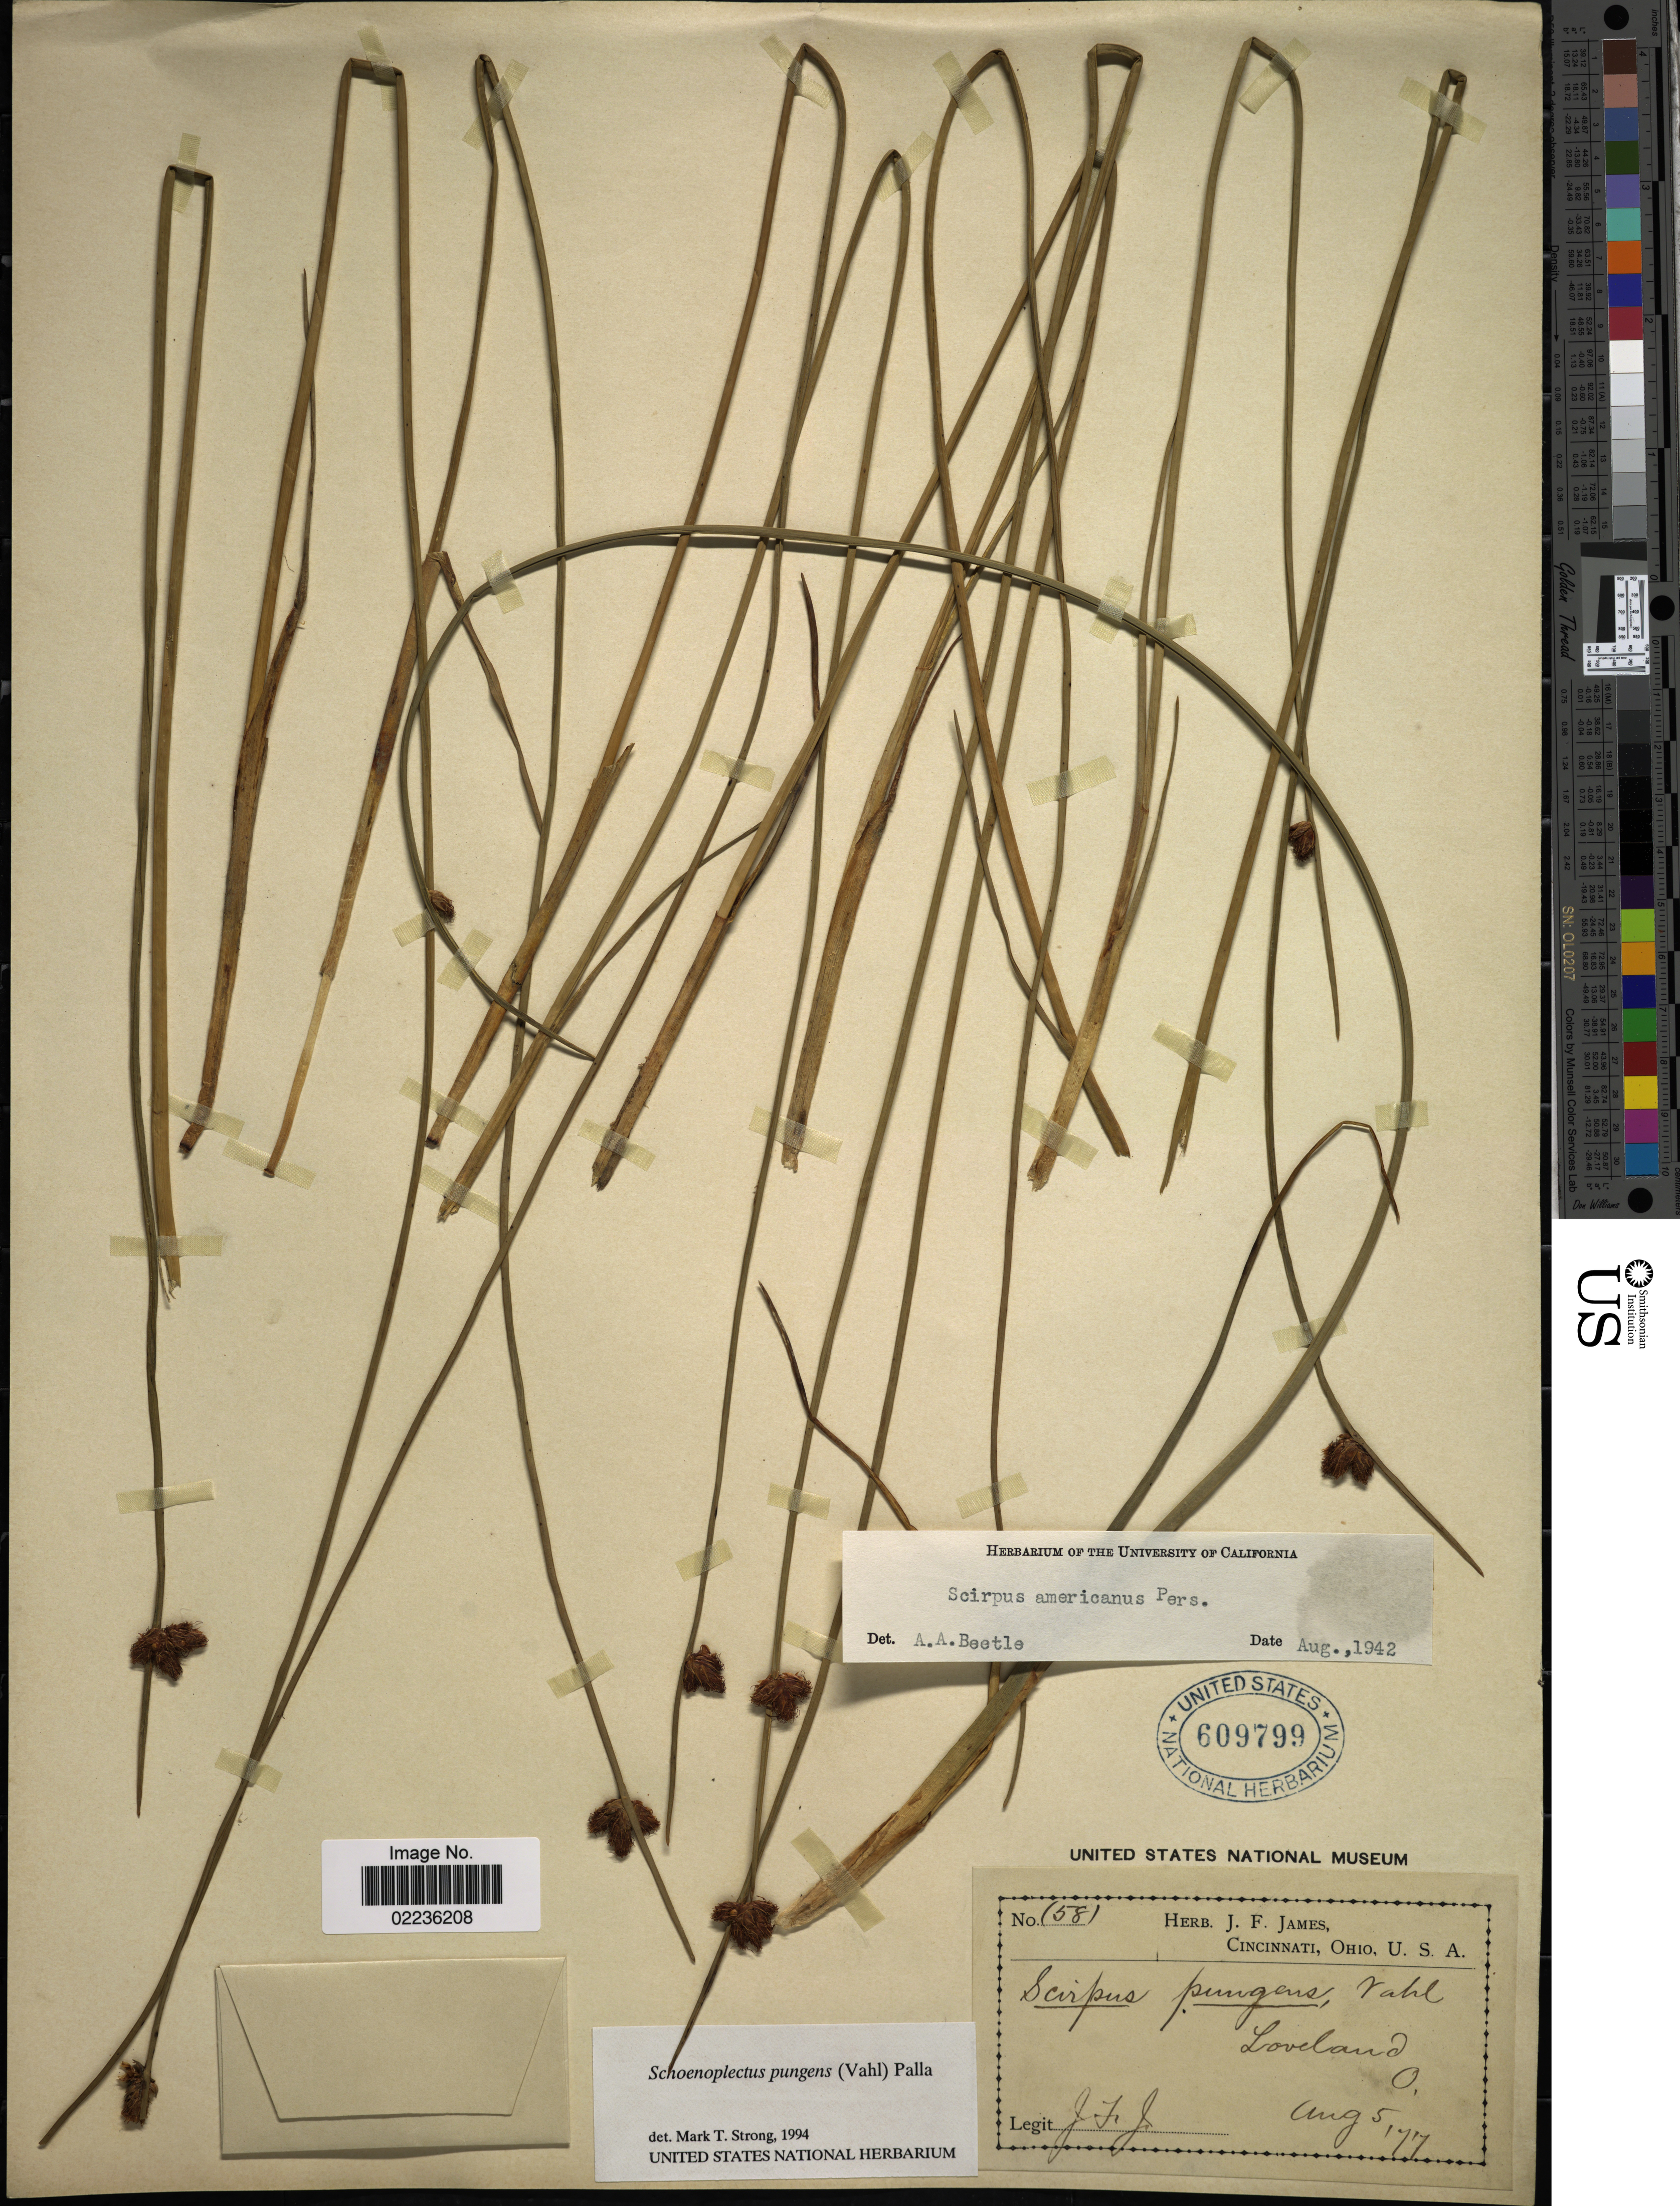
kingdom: Plantae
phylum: Tracheophyta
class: Liliopsida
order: Poales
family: Cyperaceae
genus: Schoenoplectus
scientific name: Schoenoplectus pungens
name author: (Vahl) Palla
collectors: J. James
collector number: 1581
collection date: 1877-08-05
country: United States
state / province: Ohio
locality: Loveland O.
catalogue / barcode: US 609799